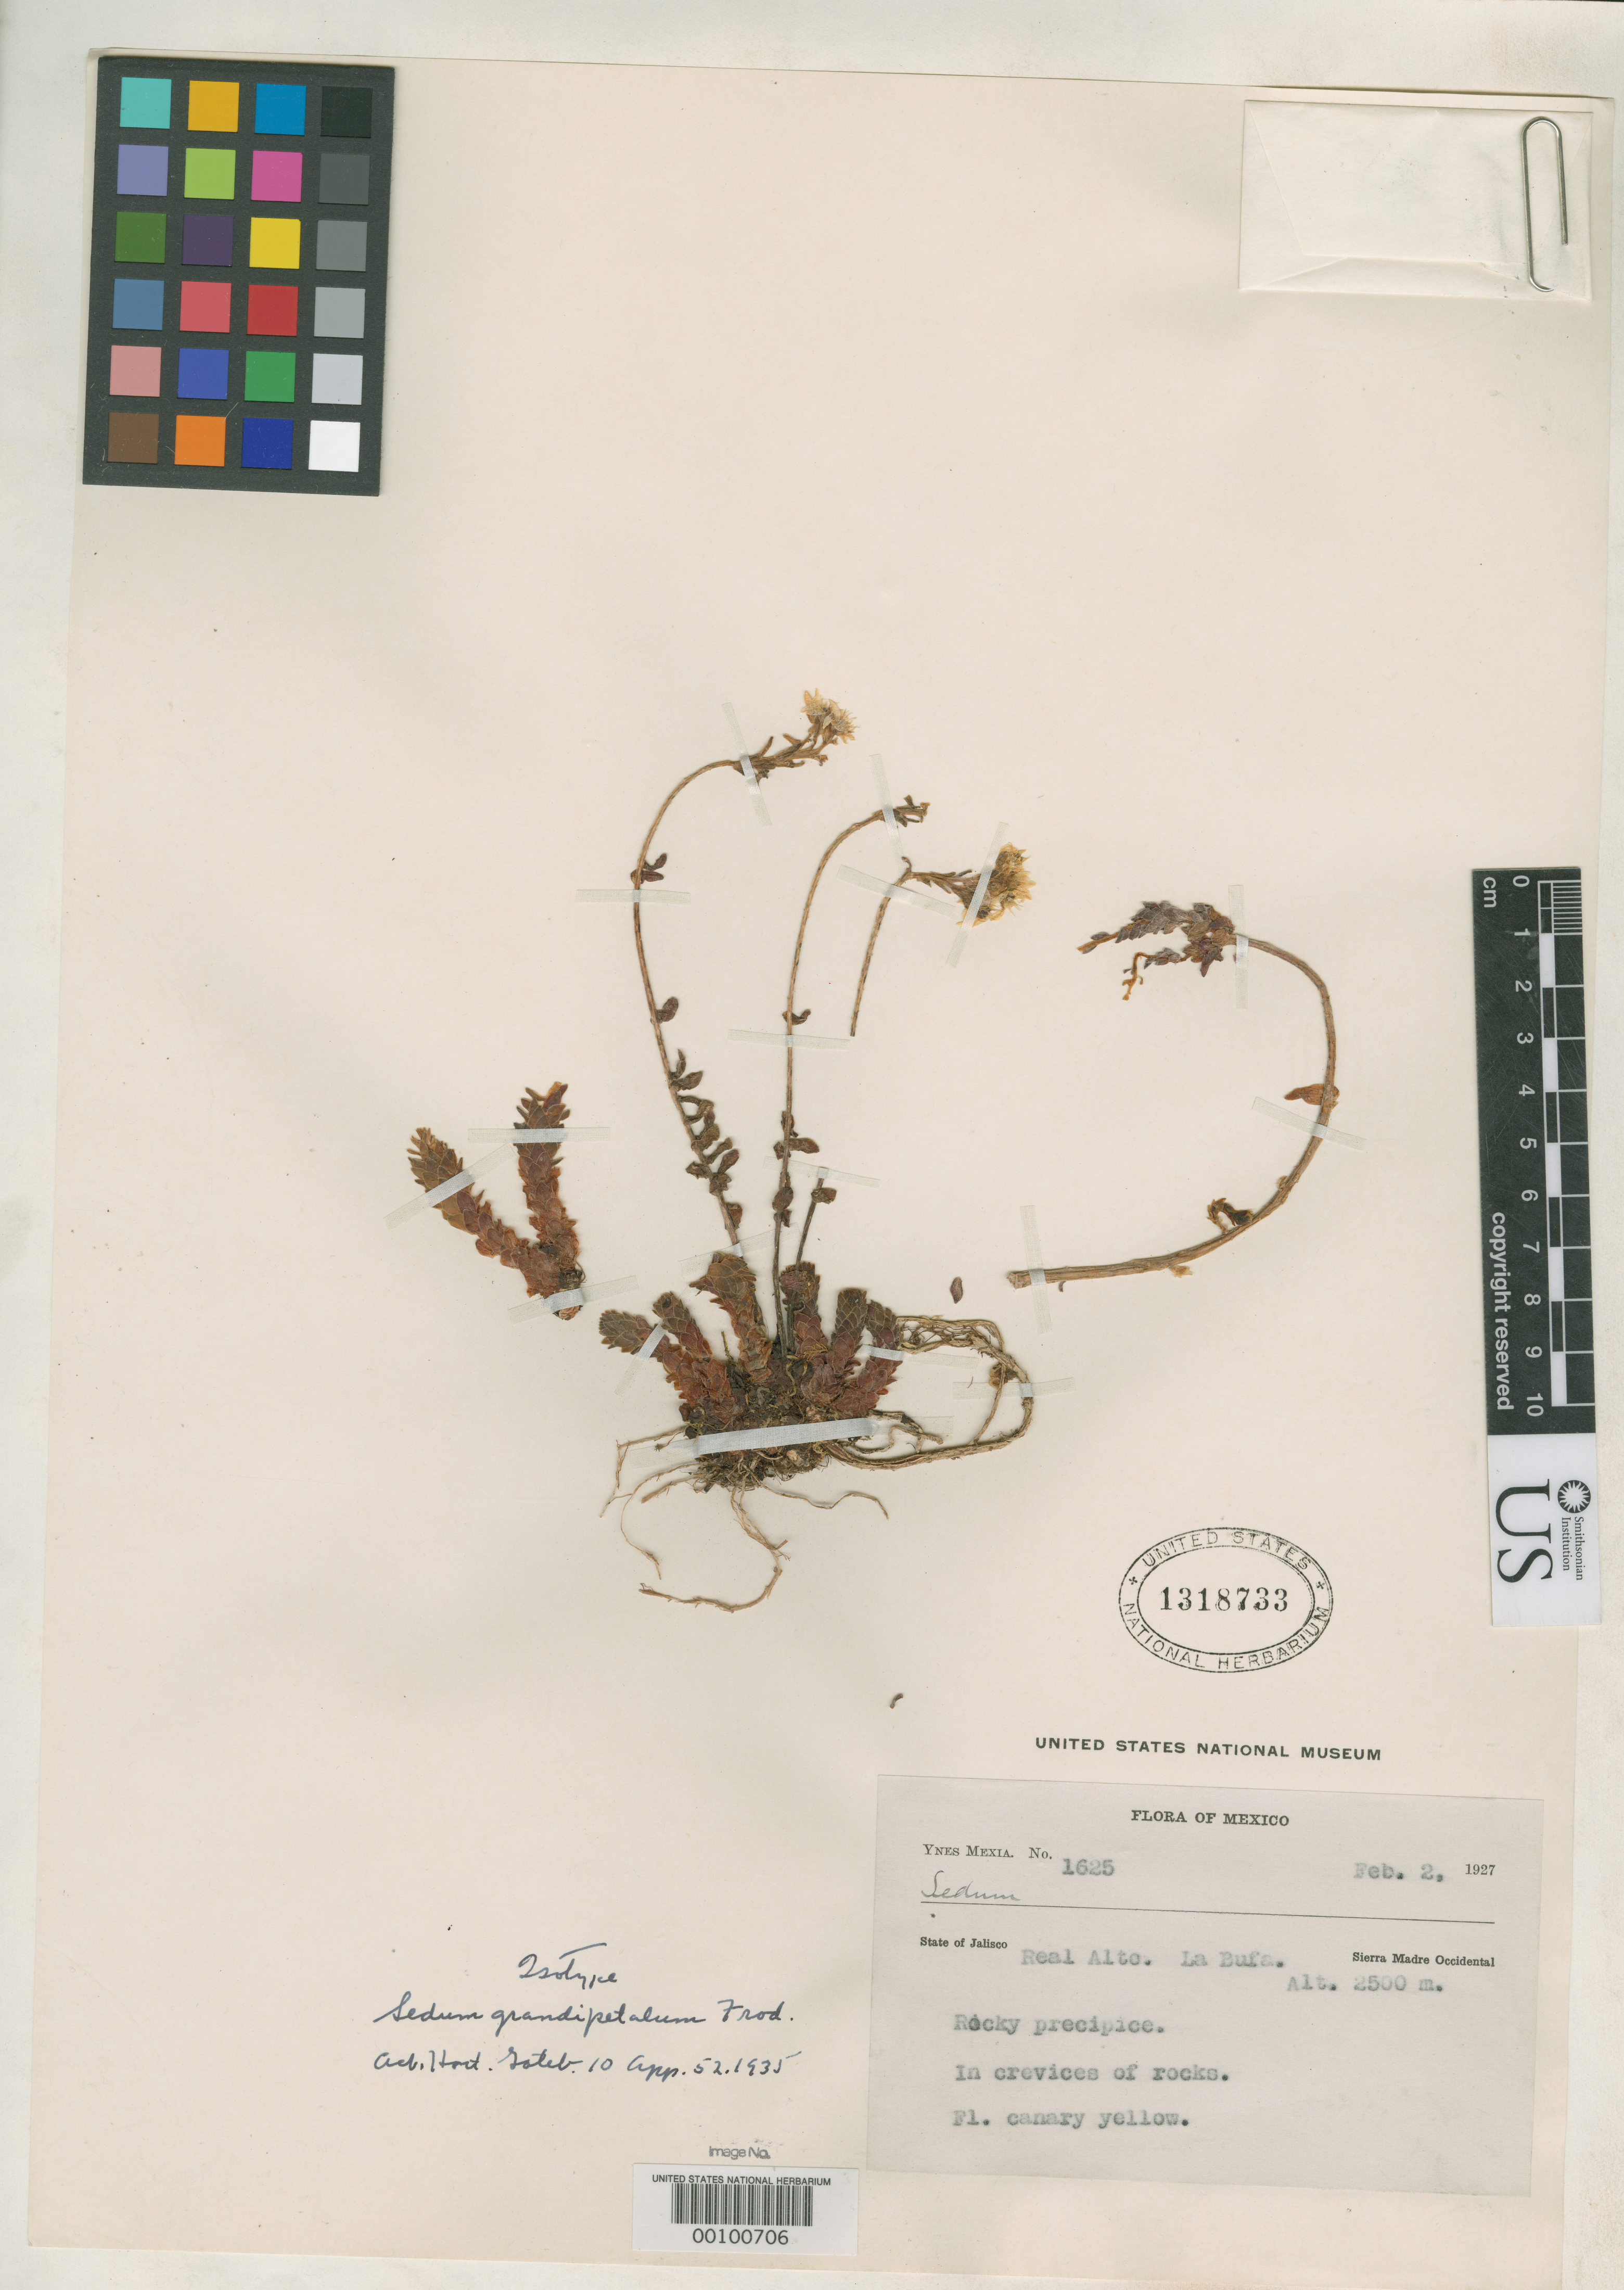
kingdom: Plantae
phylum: Tracheophyta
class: Magnoliopsida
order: Saxifragales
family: Crassulaceae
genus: Sedum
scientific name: Sedum grandipetalum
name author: Fröd.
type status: Isotype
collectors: Y. Mexia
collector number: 1625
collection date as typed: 02 Feb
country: Mexico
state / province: Jalisco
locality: Real Alto, La Bufa.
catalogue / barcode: US 1318733